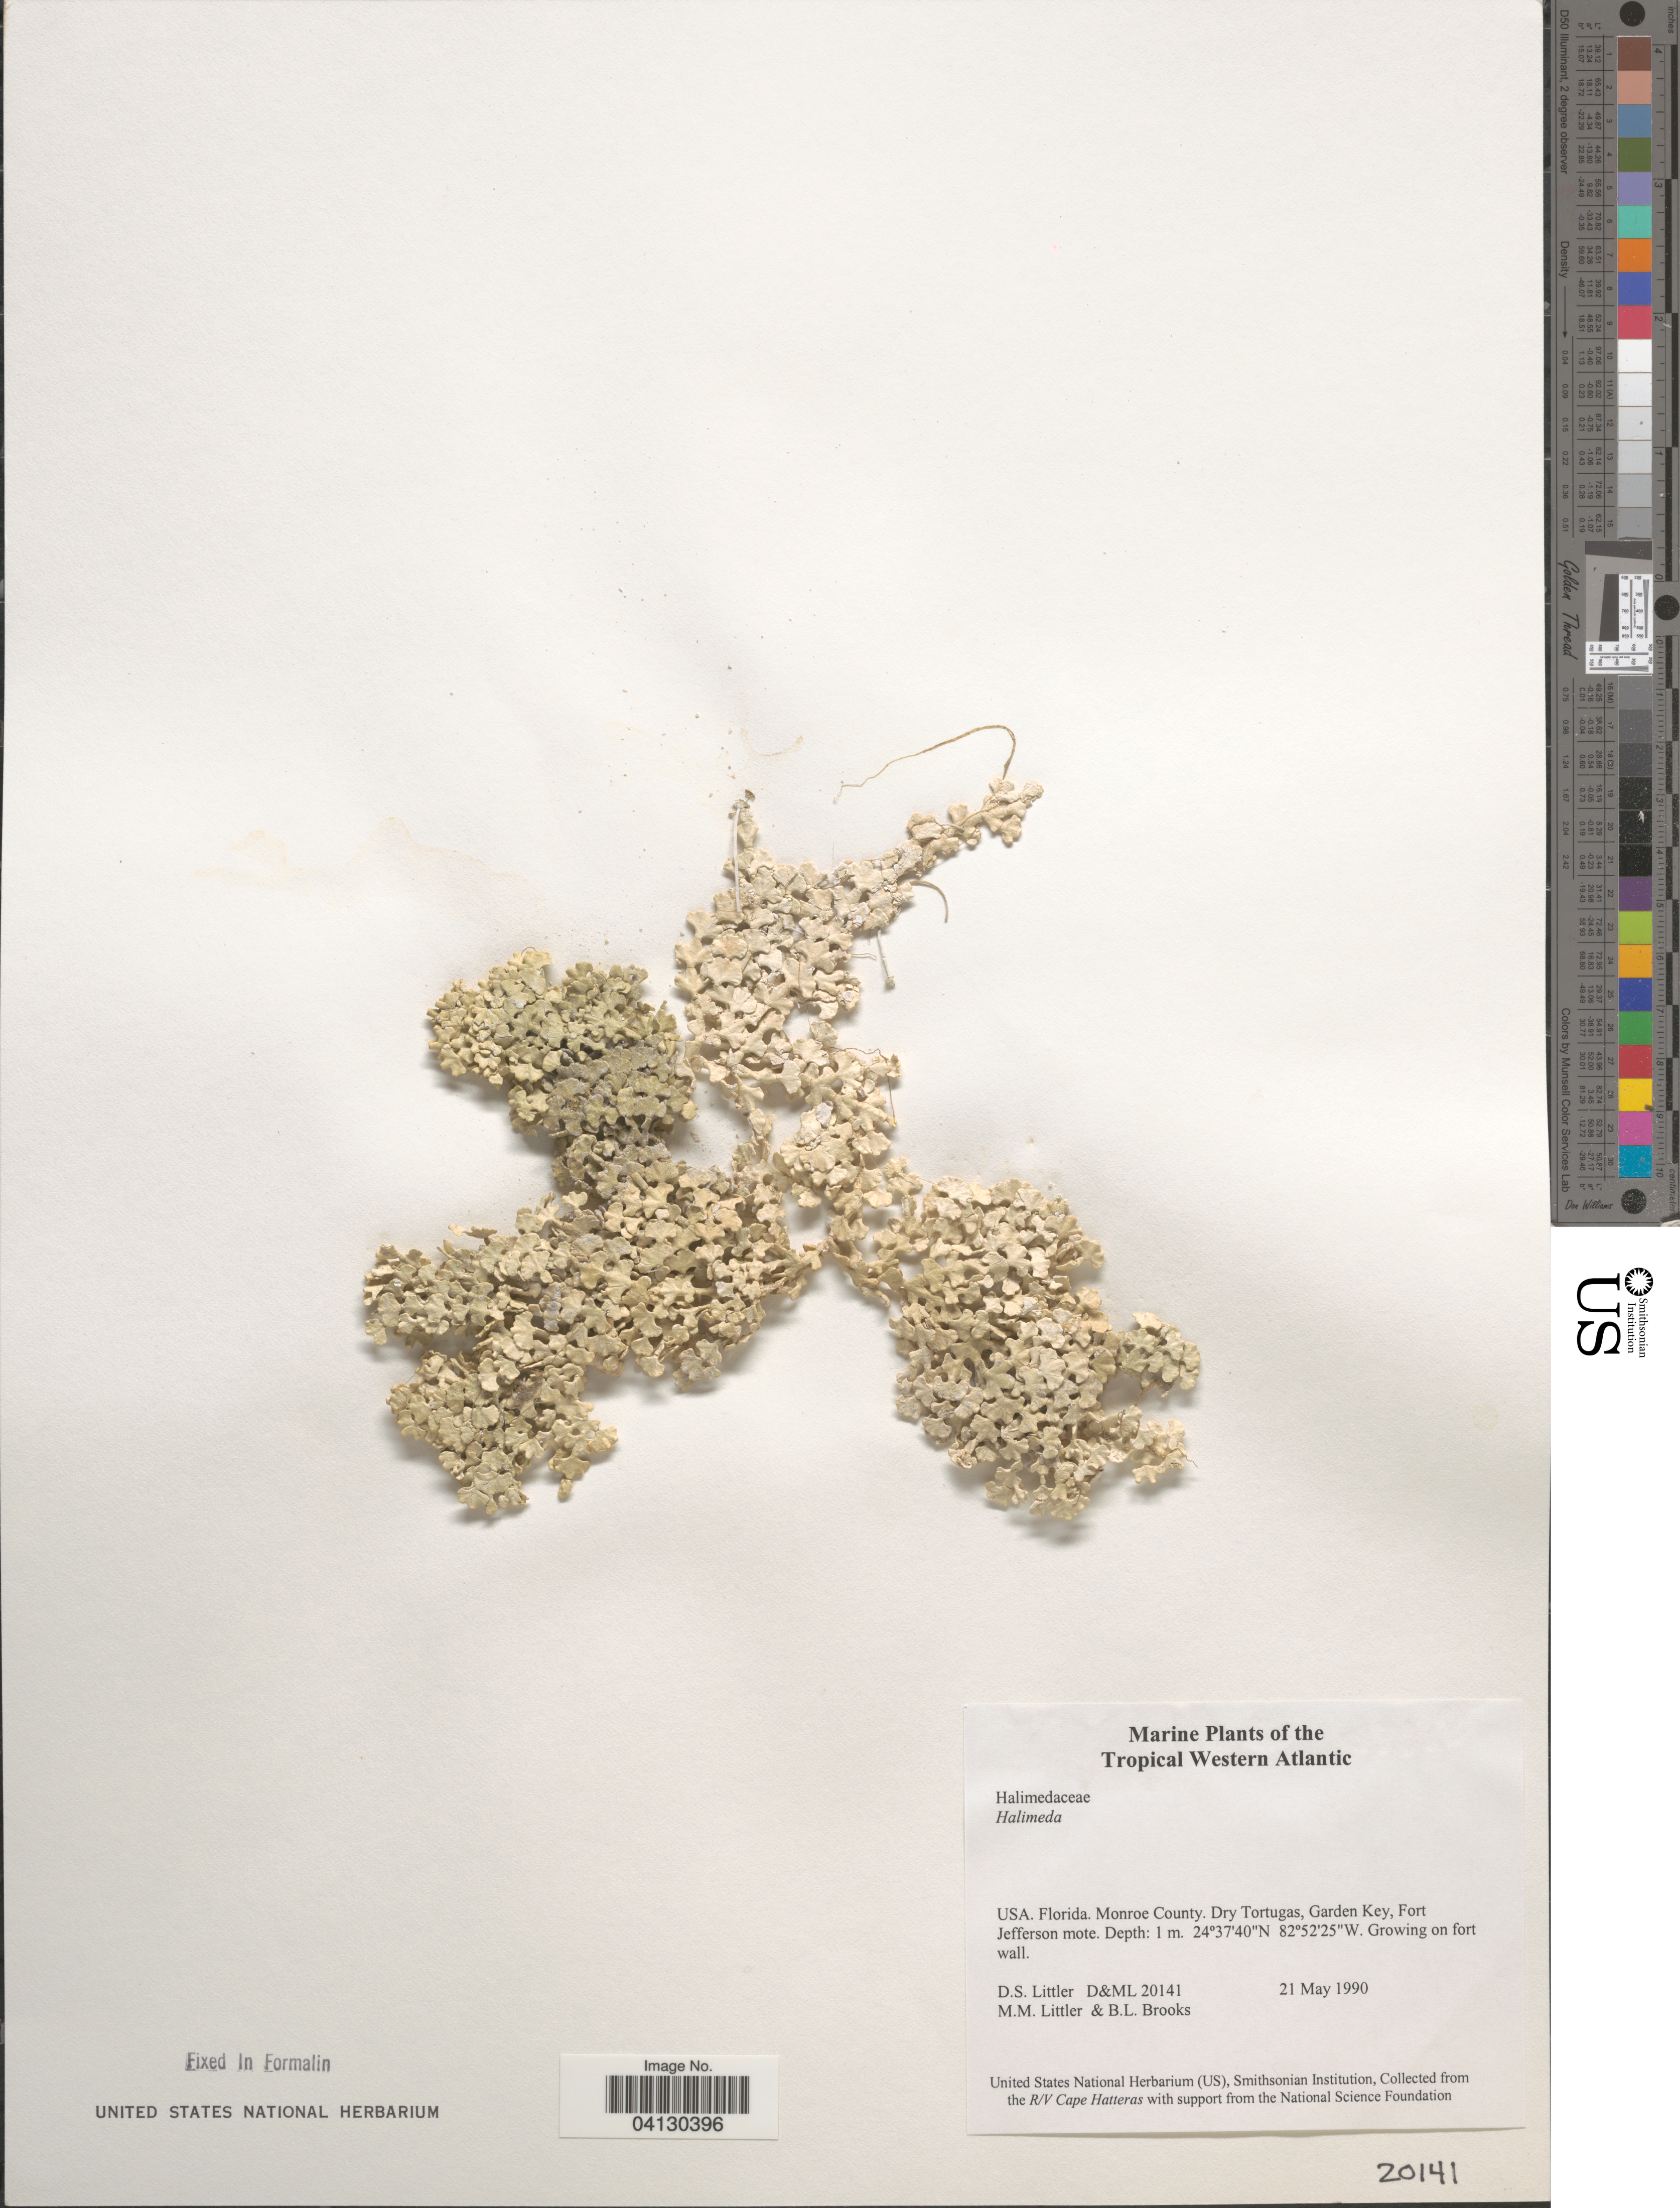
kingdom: Plantae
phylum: Chlorophyta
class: Ulvophyceae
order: Bryopsidales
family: Halimedaceae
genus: Halimeda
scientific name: Halimeda sp.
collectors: D. S. Littler & B. Brooks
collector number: D&ML20141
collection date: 1990-05-21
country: United States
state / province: Florida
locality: The Tropical Western Atlantic. Monroe County. Dry Tortugas, Garden Key, Fort Jefferson mote.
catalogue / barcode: US 328995